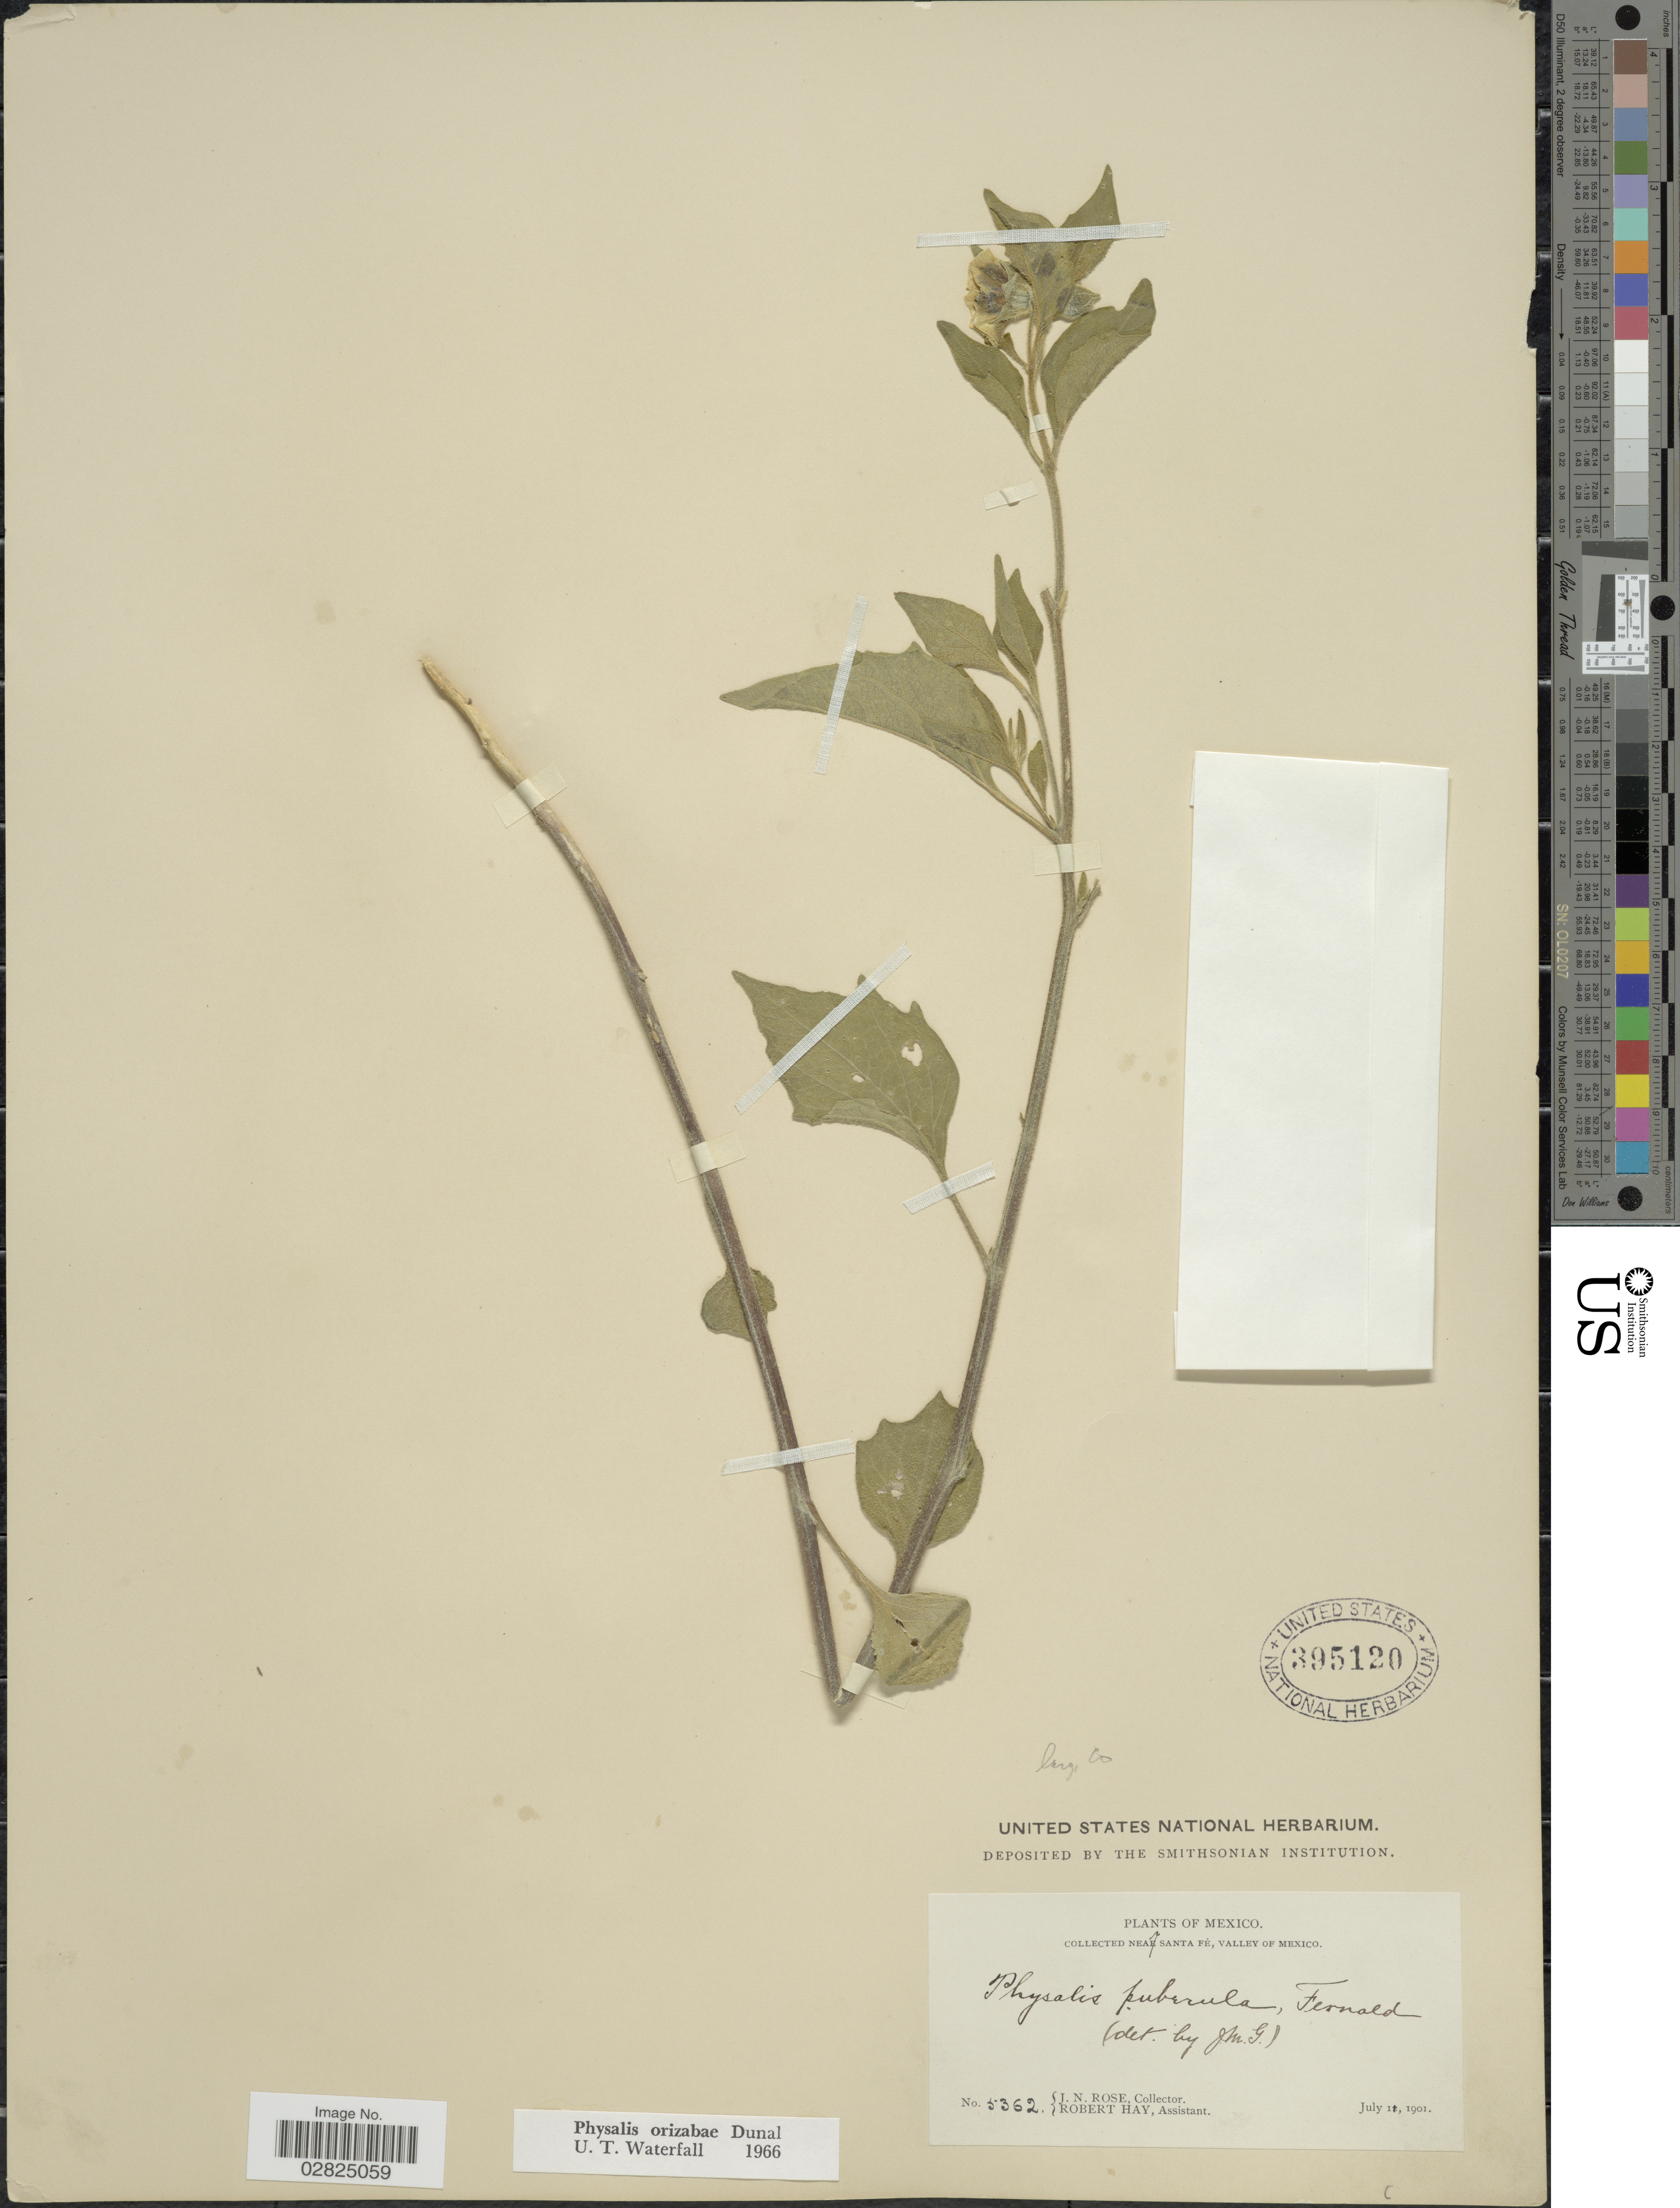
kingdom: Plantae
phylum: Tracheophyta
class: Magnoliopsida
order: Solanales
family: Solanaceae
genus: Physalis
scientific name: Physalis orizabae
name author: Dunal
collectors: J. N. Rose & R. H. Hay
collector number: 5362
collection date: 1901-07-11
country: Mexico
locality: Near Santa Fé, Valley of Mexico.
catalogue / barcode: US 395120